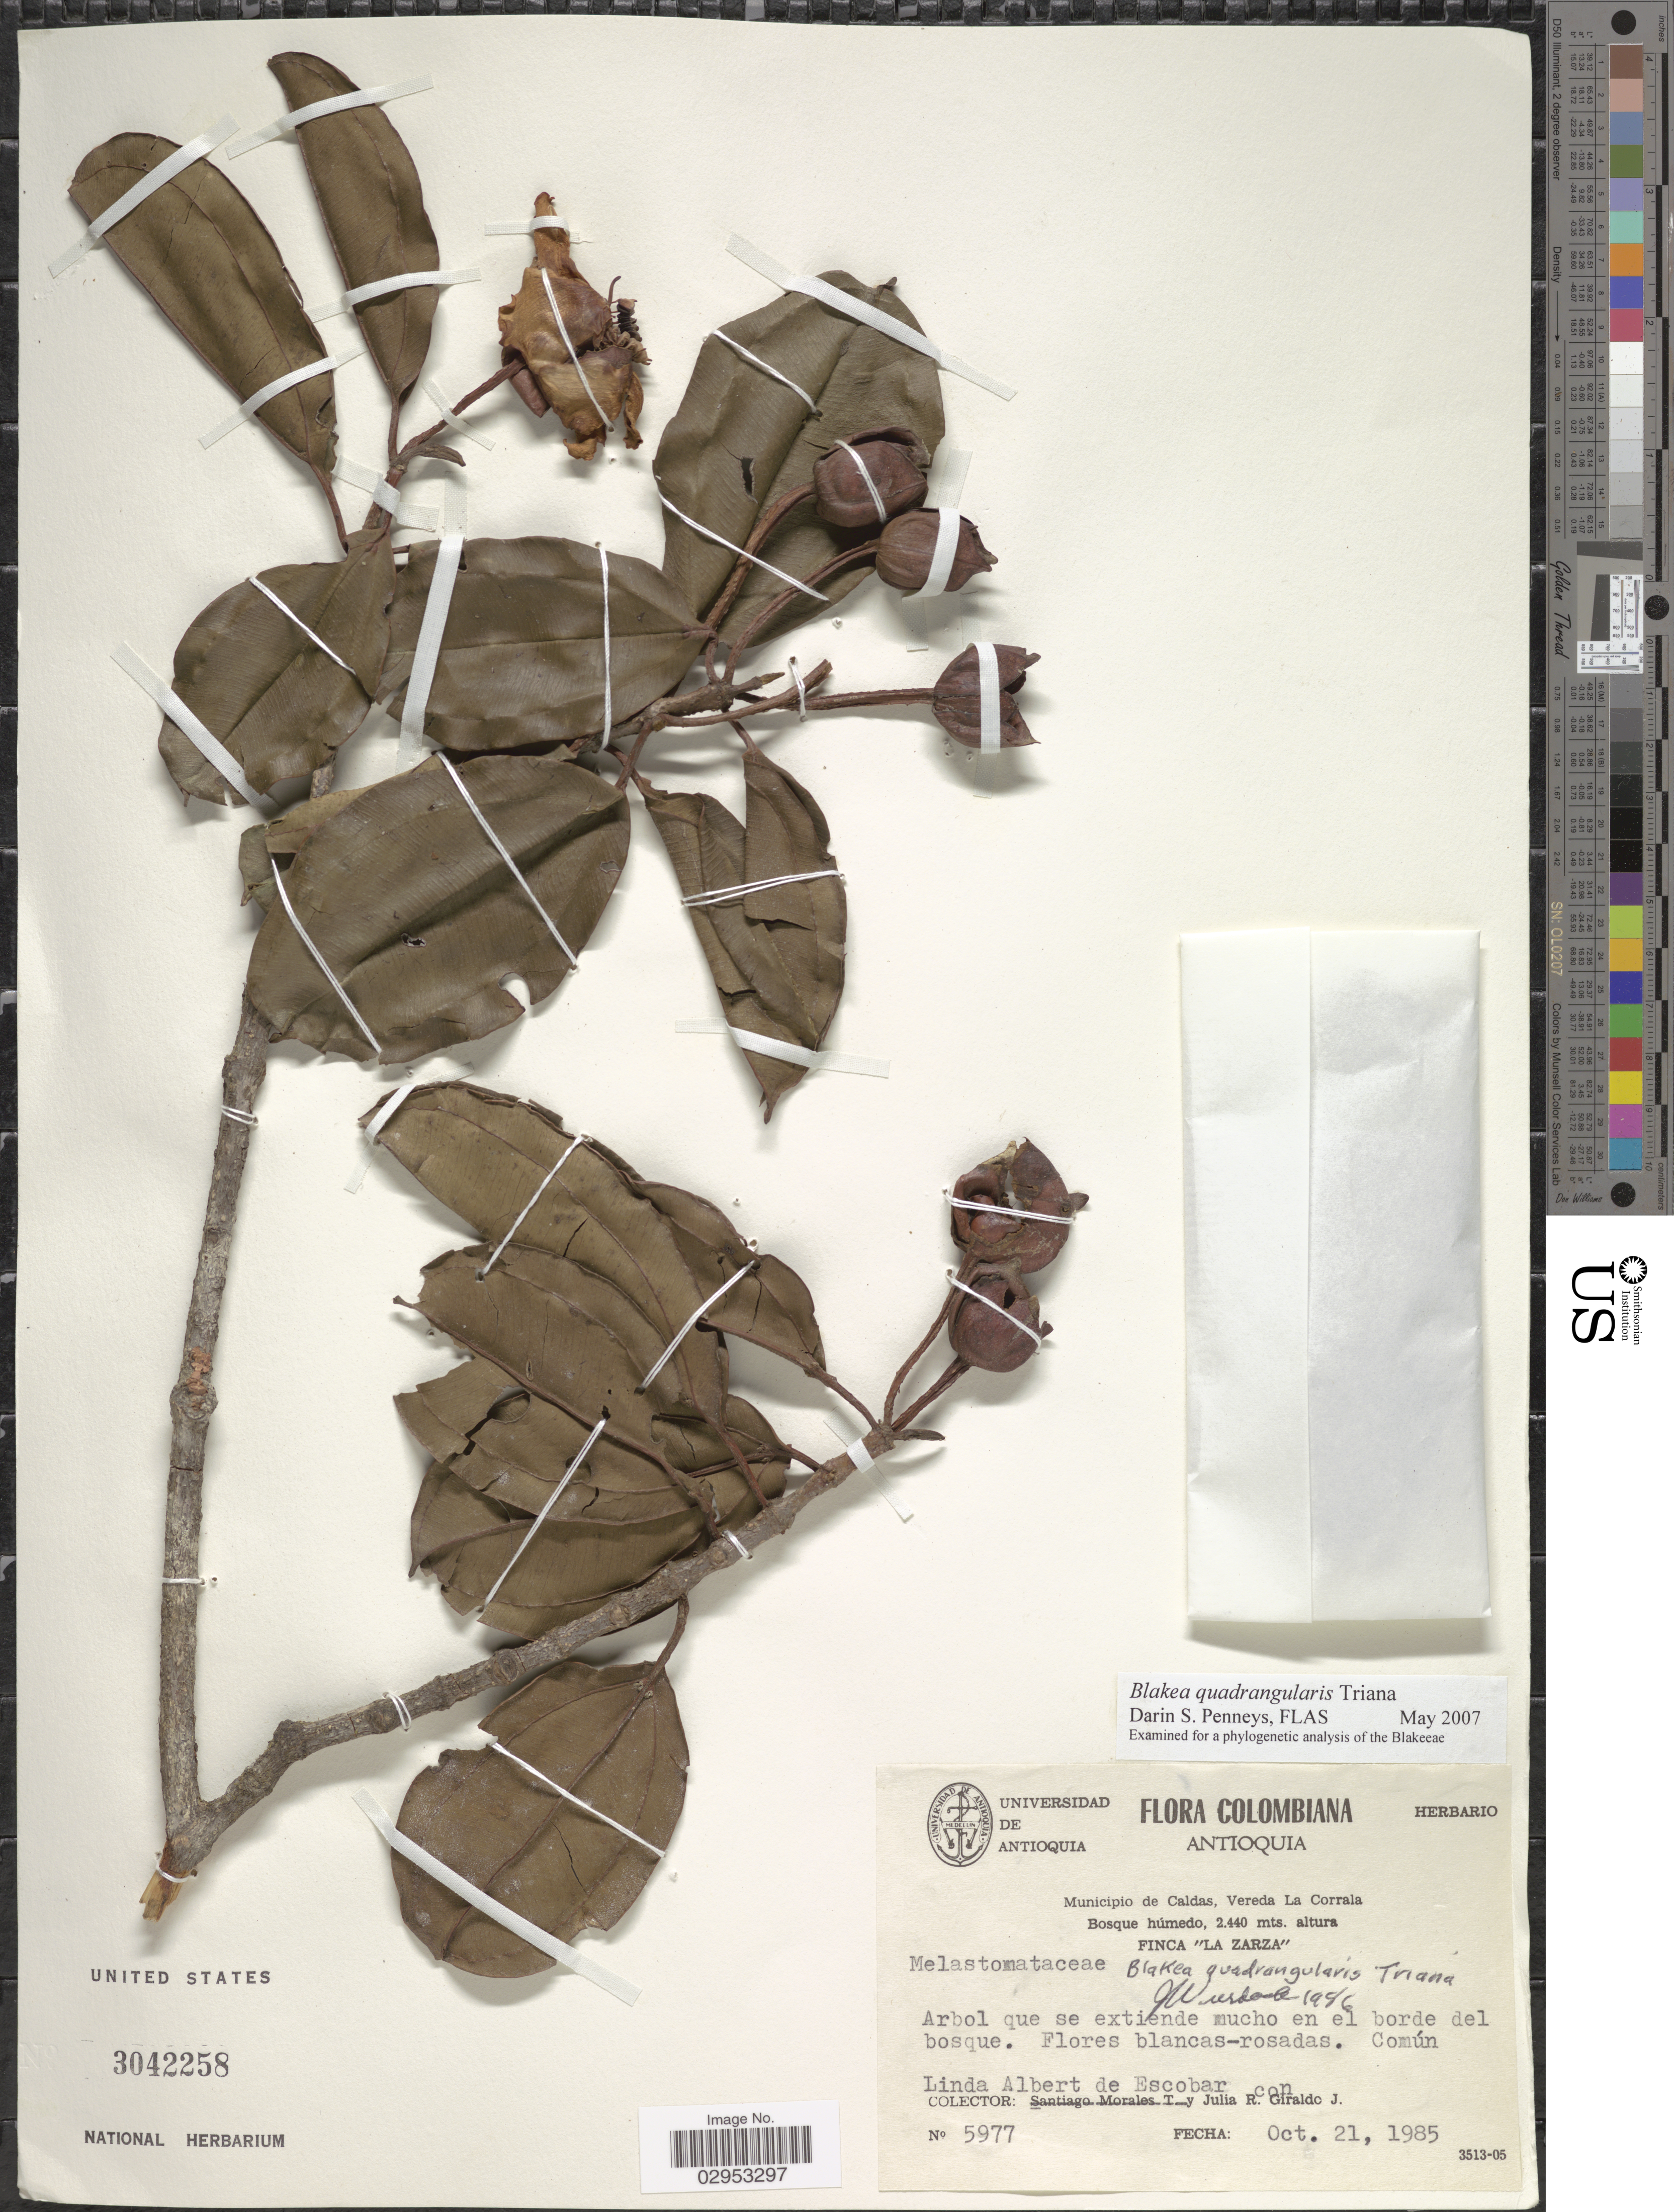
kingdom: Plantae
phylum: Tracheophyta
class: Magnoliopsida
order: Myrtales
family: Melastomataceae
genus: Blakea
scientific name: Blakea quadrangularis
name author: Triana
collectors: L. K. de Escobar & J. Giraldo J.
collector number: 5977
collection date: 1985-10-21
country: Colombia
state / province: Antioquia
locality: Municipio de Caldas, Vereda La Corrala. Finca "La Zarza".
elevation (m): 2440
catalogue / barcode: US 3042258